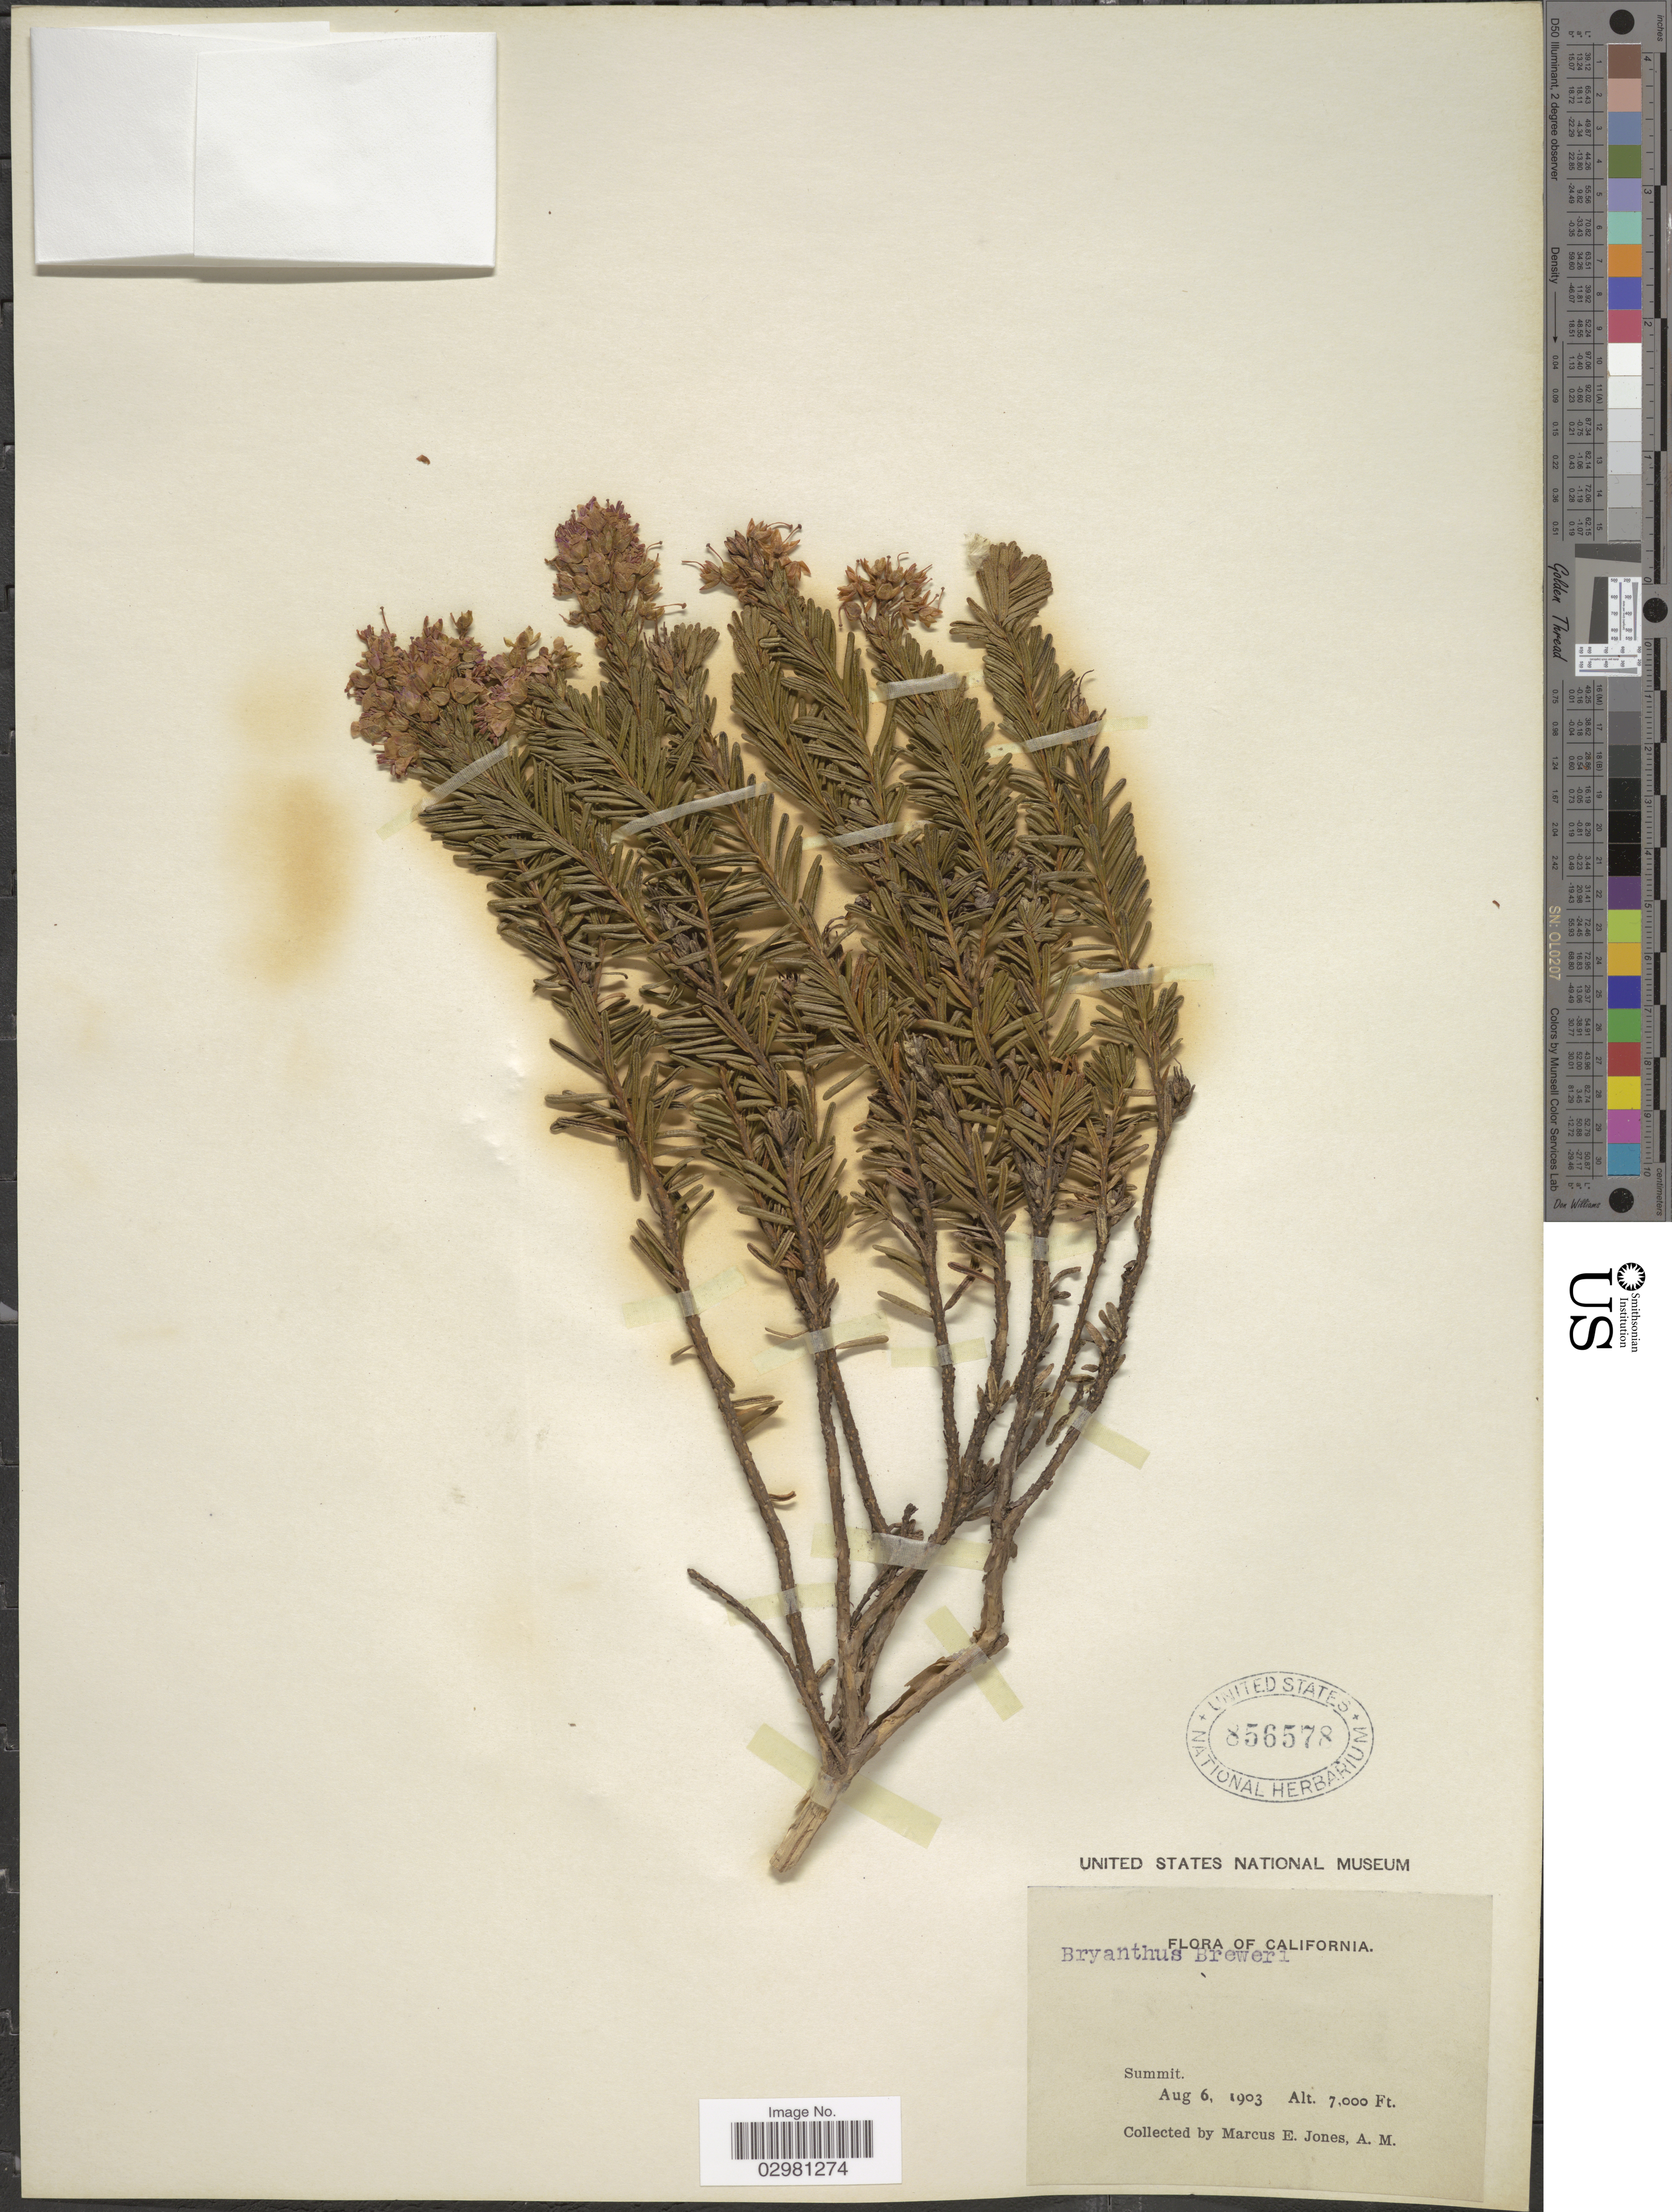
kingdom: Plantae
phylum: Tracheophyta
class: Magnoliopsida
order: Ericales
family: Ericaceae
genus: Phyllodoce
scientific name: Phyllodoce breweri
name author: (A. Gray) A. Heller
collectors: M. E. Jones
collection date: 1903-08-06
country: United States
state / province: California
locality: Summit.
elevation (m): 2134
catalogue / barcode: US 856578